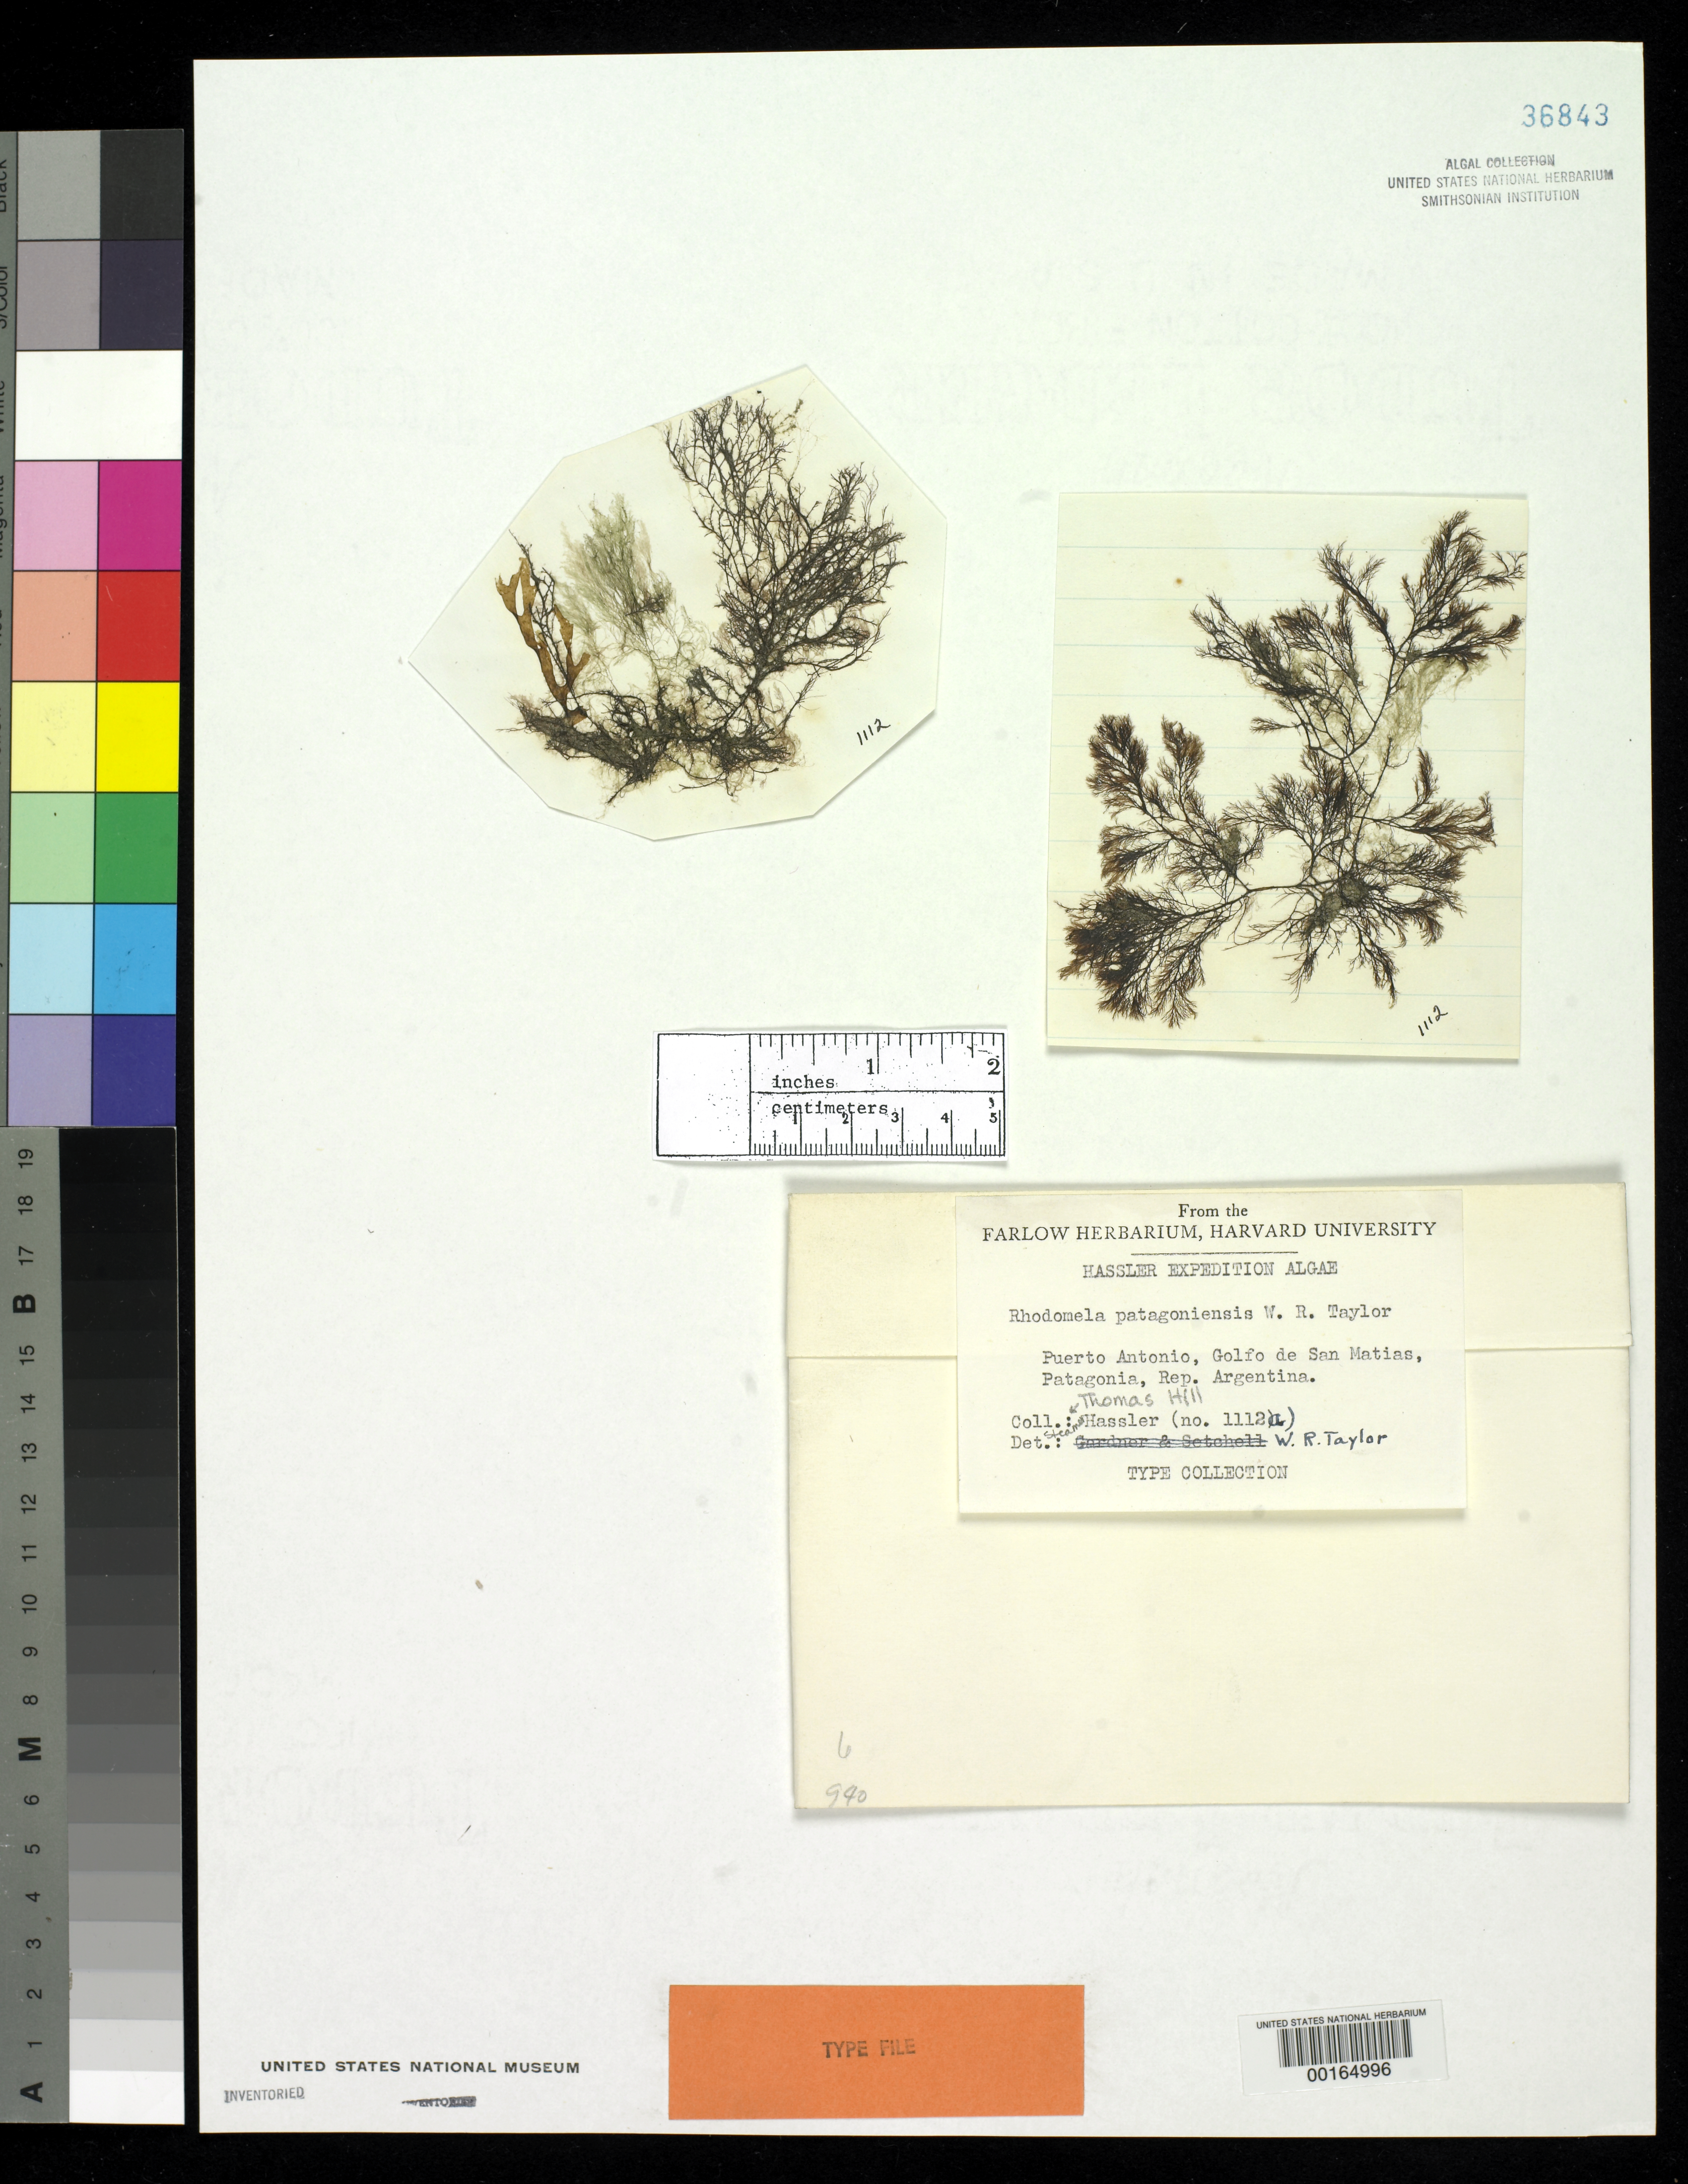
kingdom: Plantae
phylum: Rhodophyta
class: Florideophyceae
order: Ceramiales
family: Rhodomelaceae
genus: Rhodomela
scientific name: Rhodomela patagoniensis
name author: W.R. Taylor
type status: Isotype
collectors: T. Hill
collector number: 1112A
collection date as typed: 1872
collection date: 1872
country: Argentina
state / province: Río Negro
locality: Puerto Antonio, Golfo de San Matias. Patagonia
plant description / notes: Hassler Expedition, 1871-1872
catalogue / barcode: US 36843